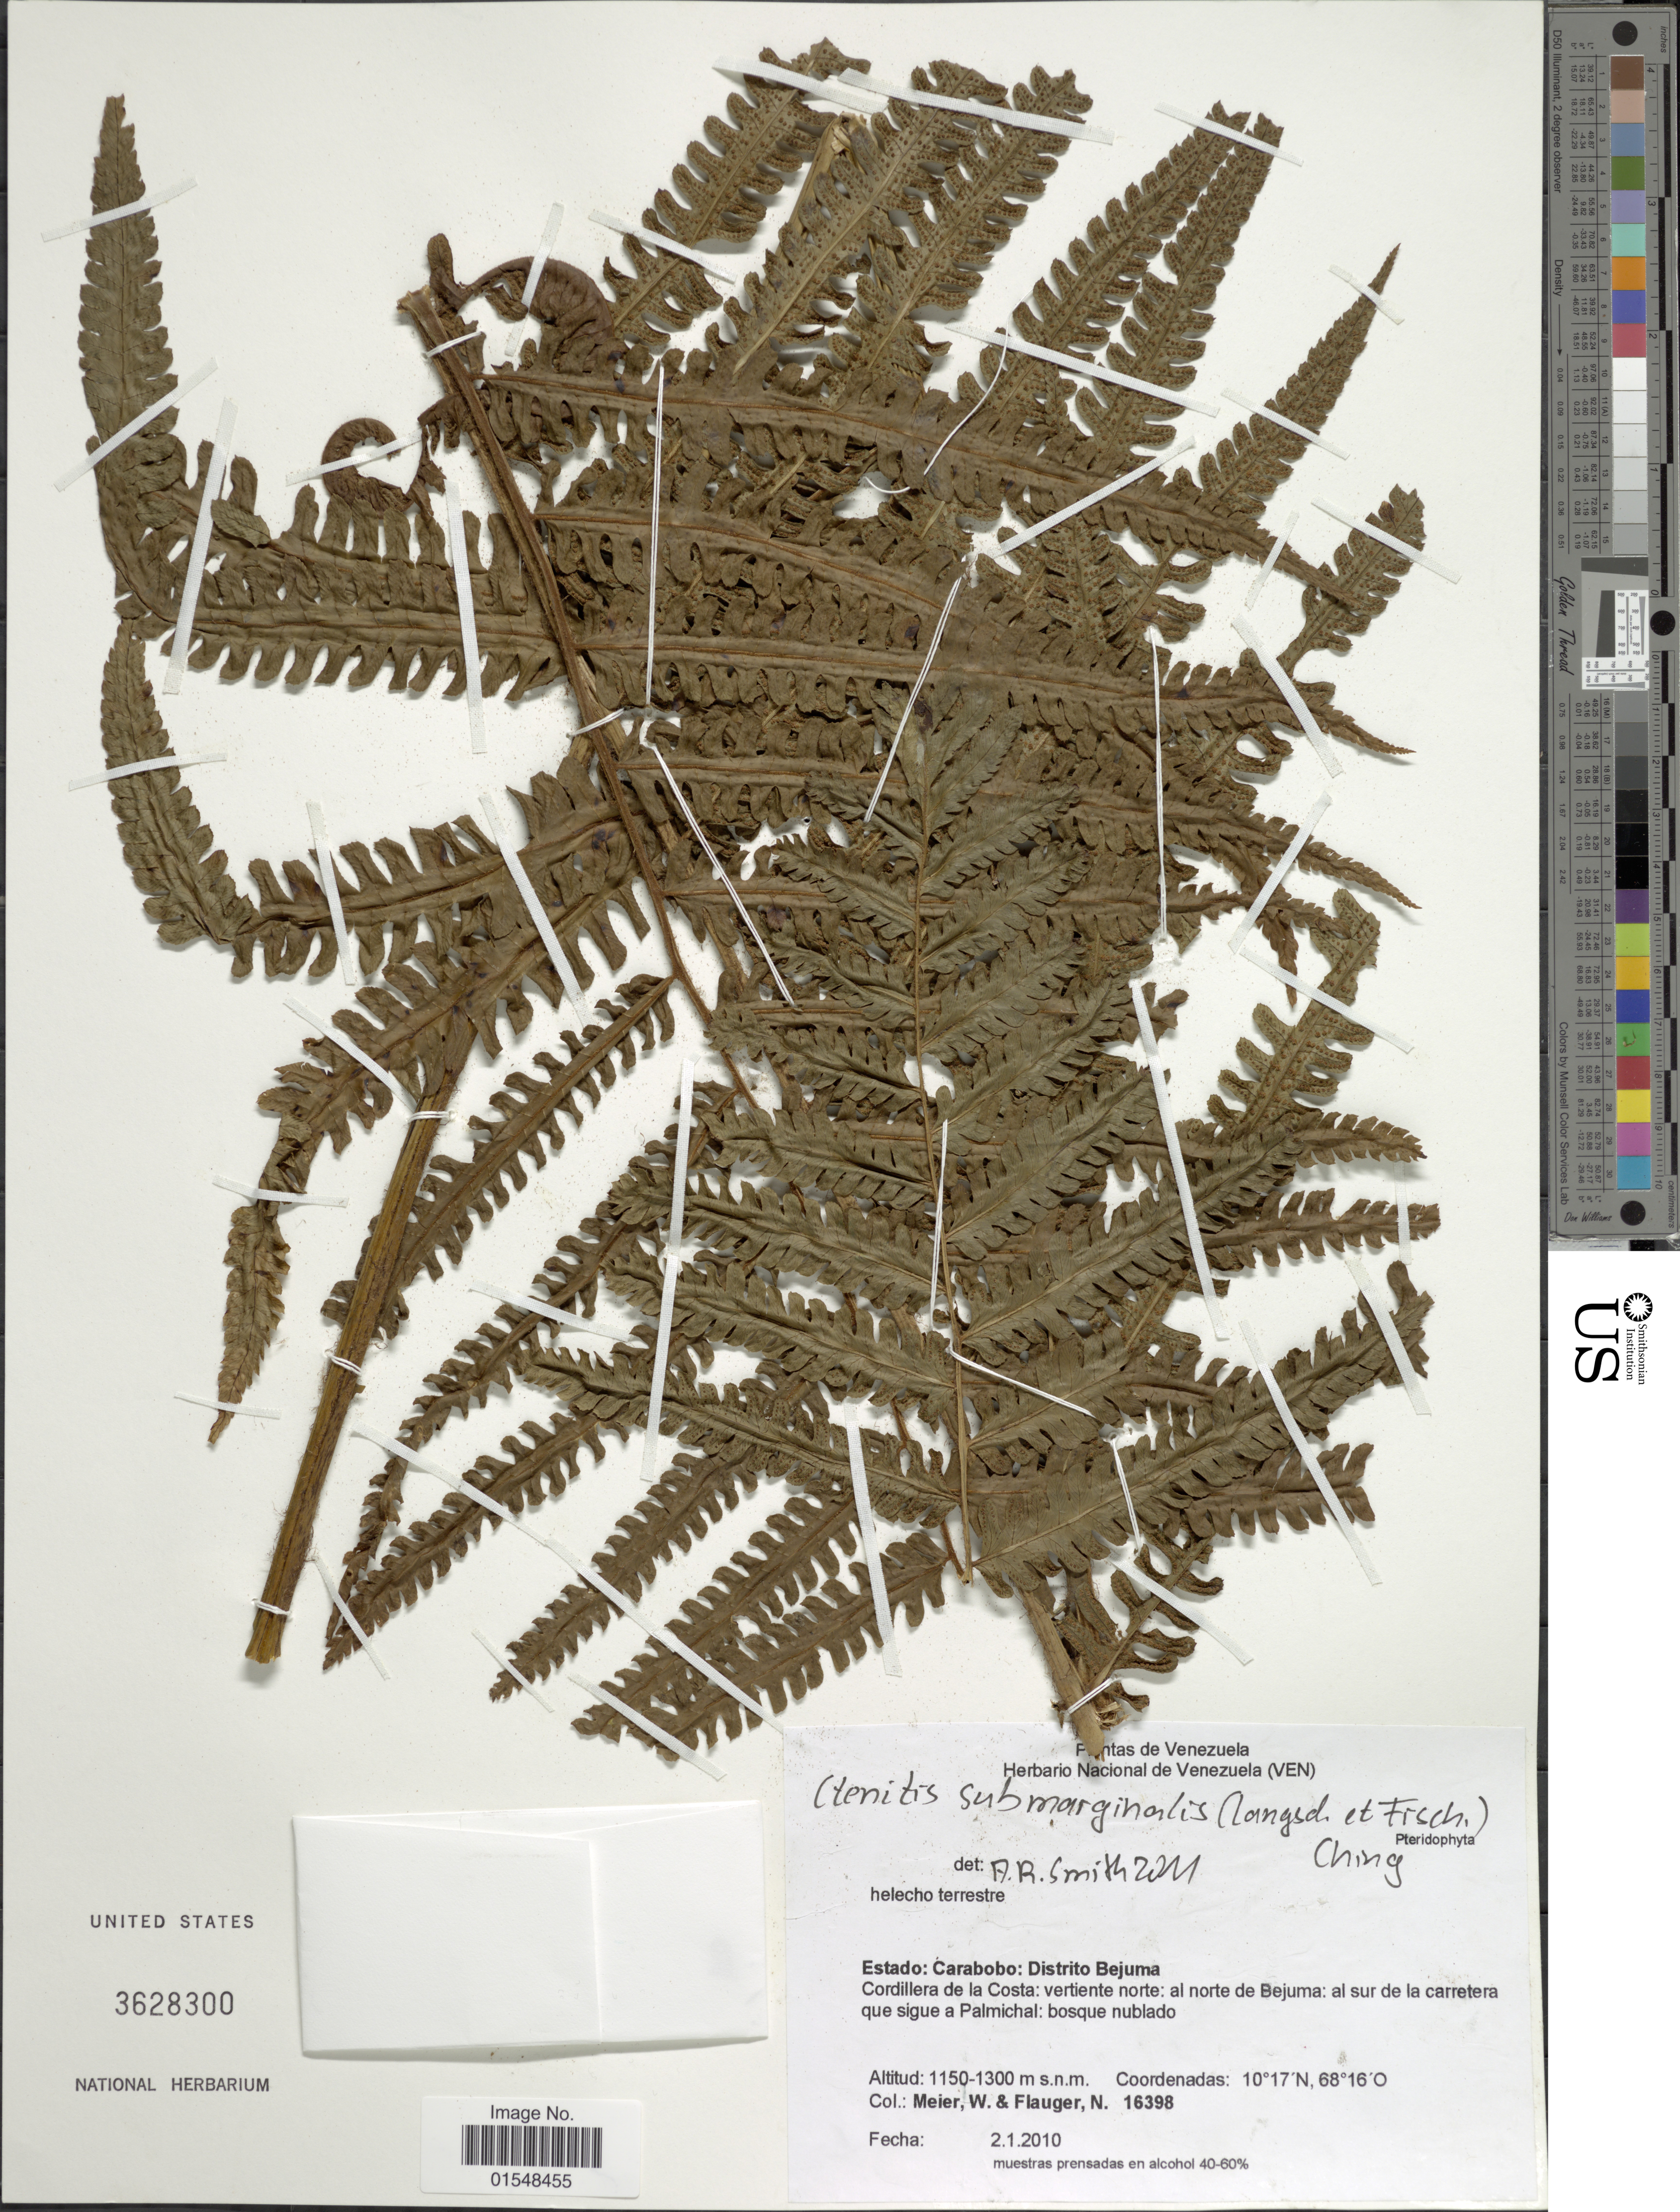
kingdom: Plantae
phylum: Tracheophyta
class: Polypodiopsida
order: Polypodiales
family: Dryopteridaceae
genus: Ctenitis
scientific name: Ctenitis submarginalis var. lagerheimii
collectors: W. Meier & N. Flauger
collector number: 16398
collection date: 2010-01-02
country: Venezuela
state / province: Carabobo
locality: Distrito Bejuma, Cordillera de la Costa: vertiente norte: al norte de Bejuma: al sur de la carretera que sique a Palmichal: bosque nublado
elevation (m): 1150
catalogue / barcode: US 3628300